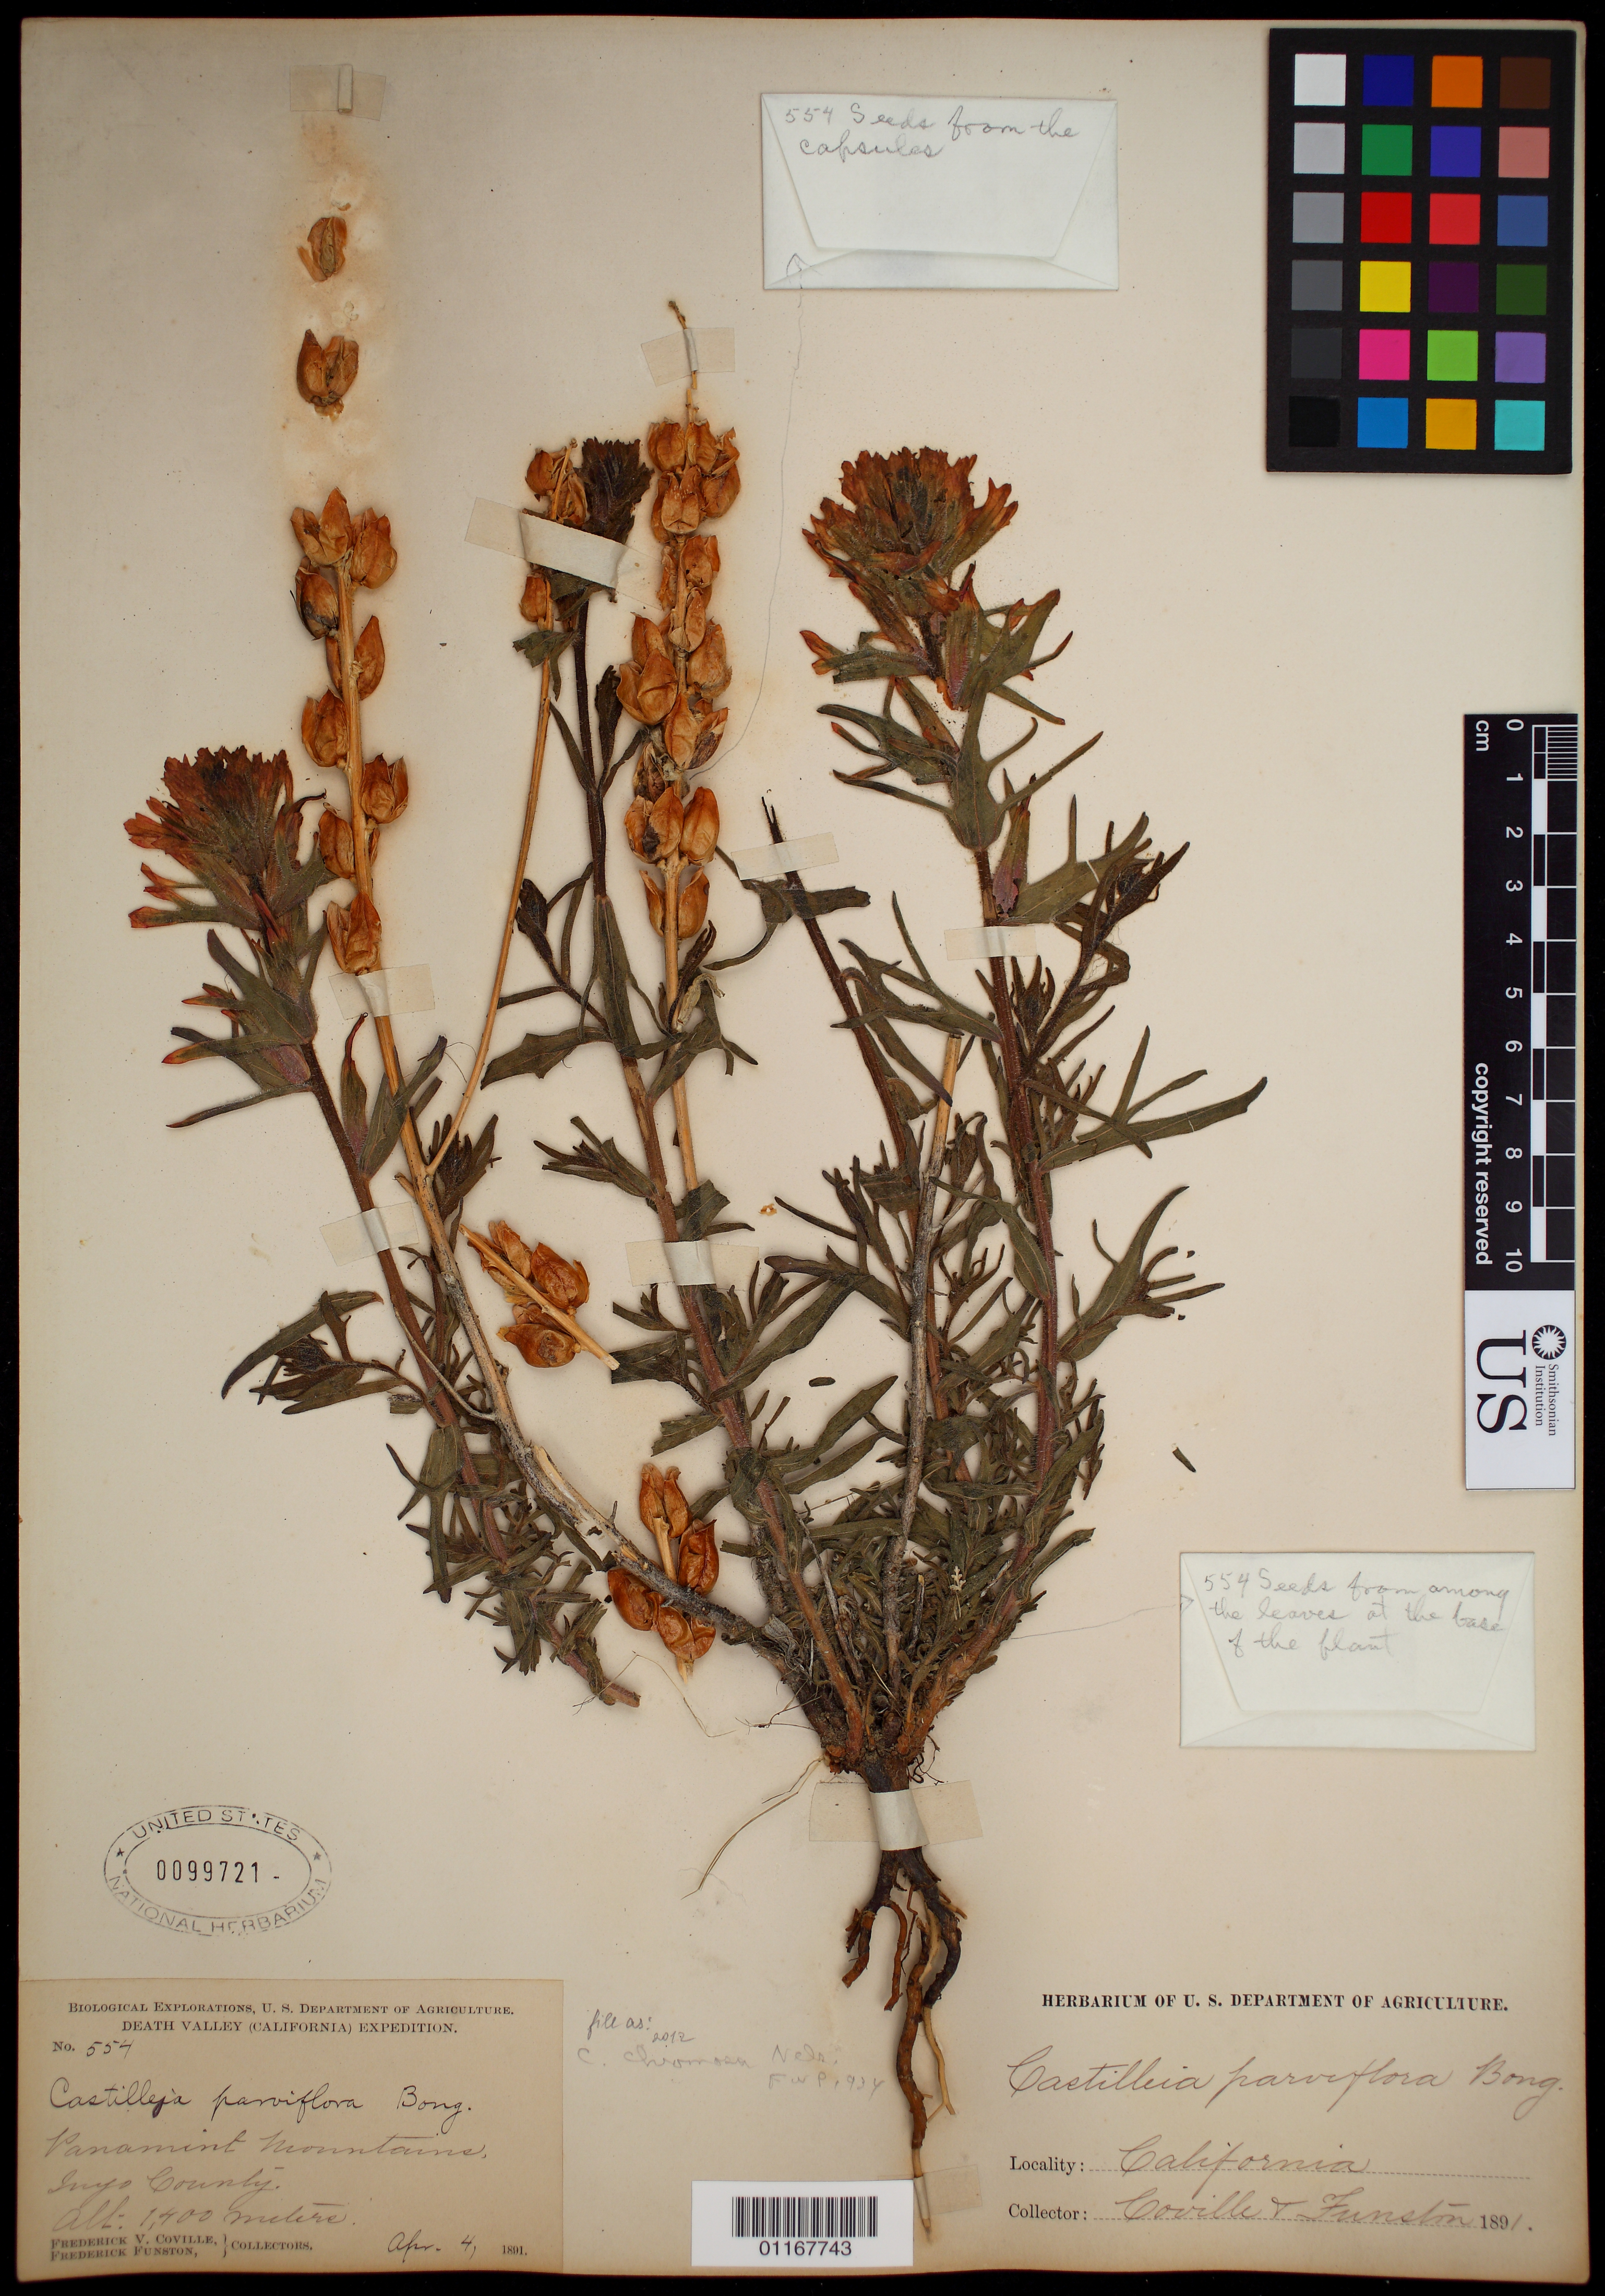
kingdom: Plantae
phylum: Tracheophyta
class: Magnoliopsida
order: Lamiales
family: Orobanchaceae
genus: Castilleja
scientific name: Castilleja chromosa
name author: A. Nelson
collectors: F. V. Coville & F. Funston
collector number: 554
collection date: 1891-04-04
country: United States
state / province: California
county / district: Inyo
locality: Panamint Mountains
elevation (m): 1400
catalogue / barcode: US 99721